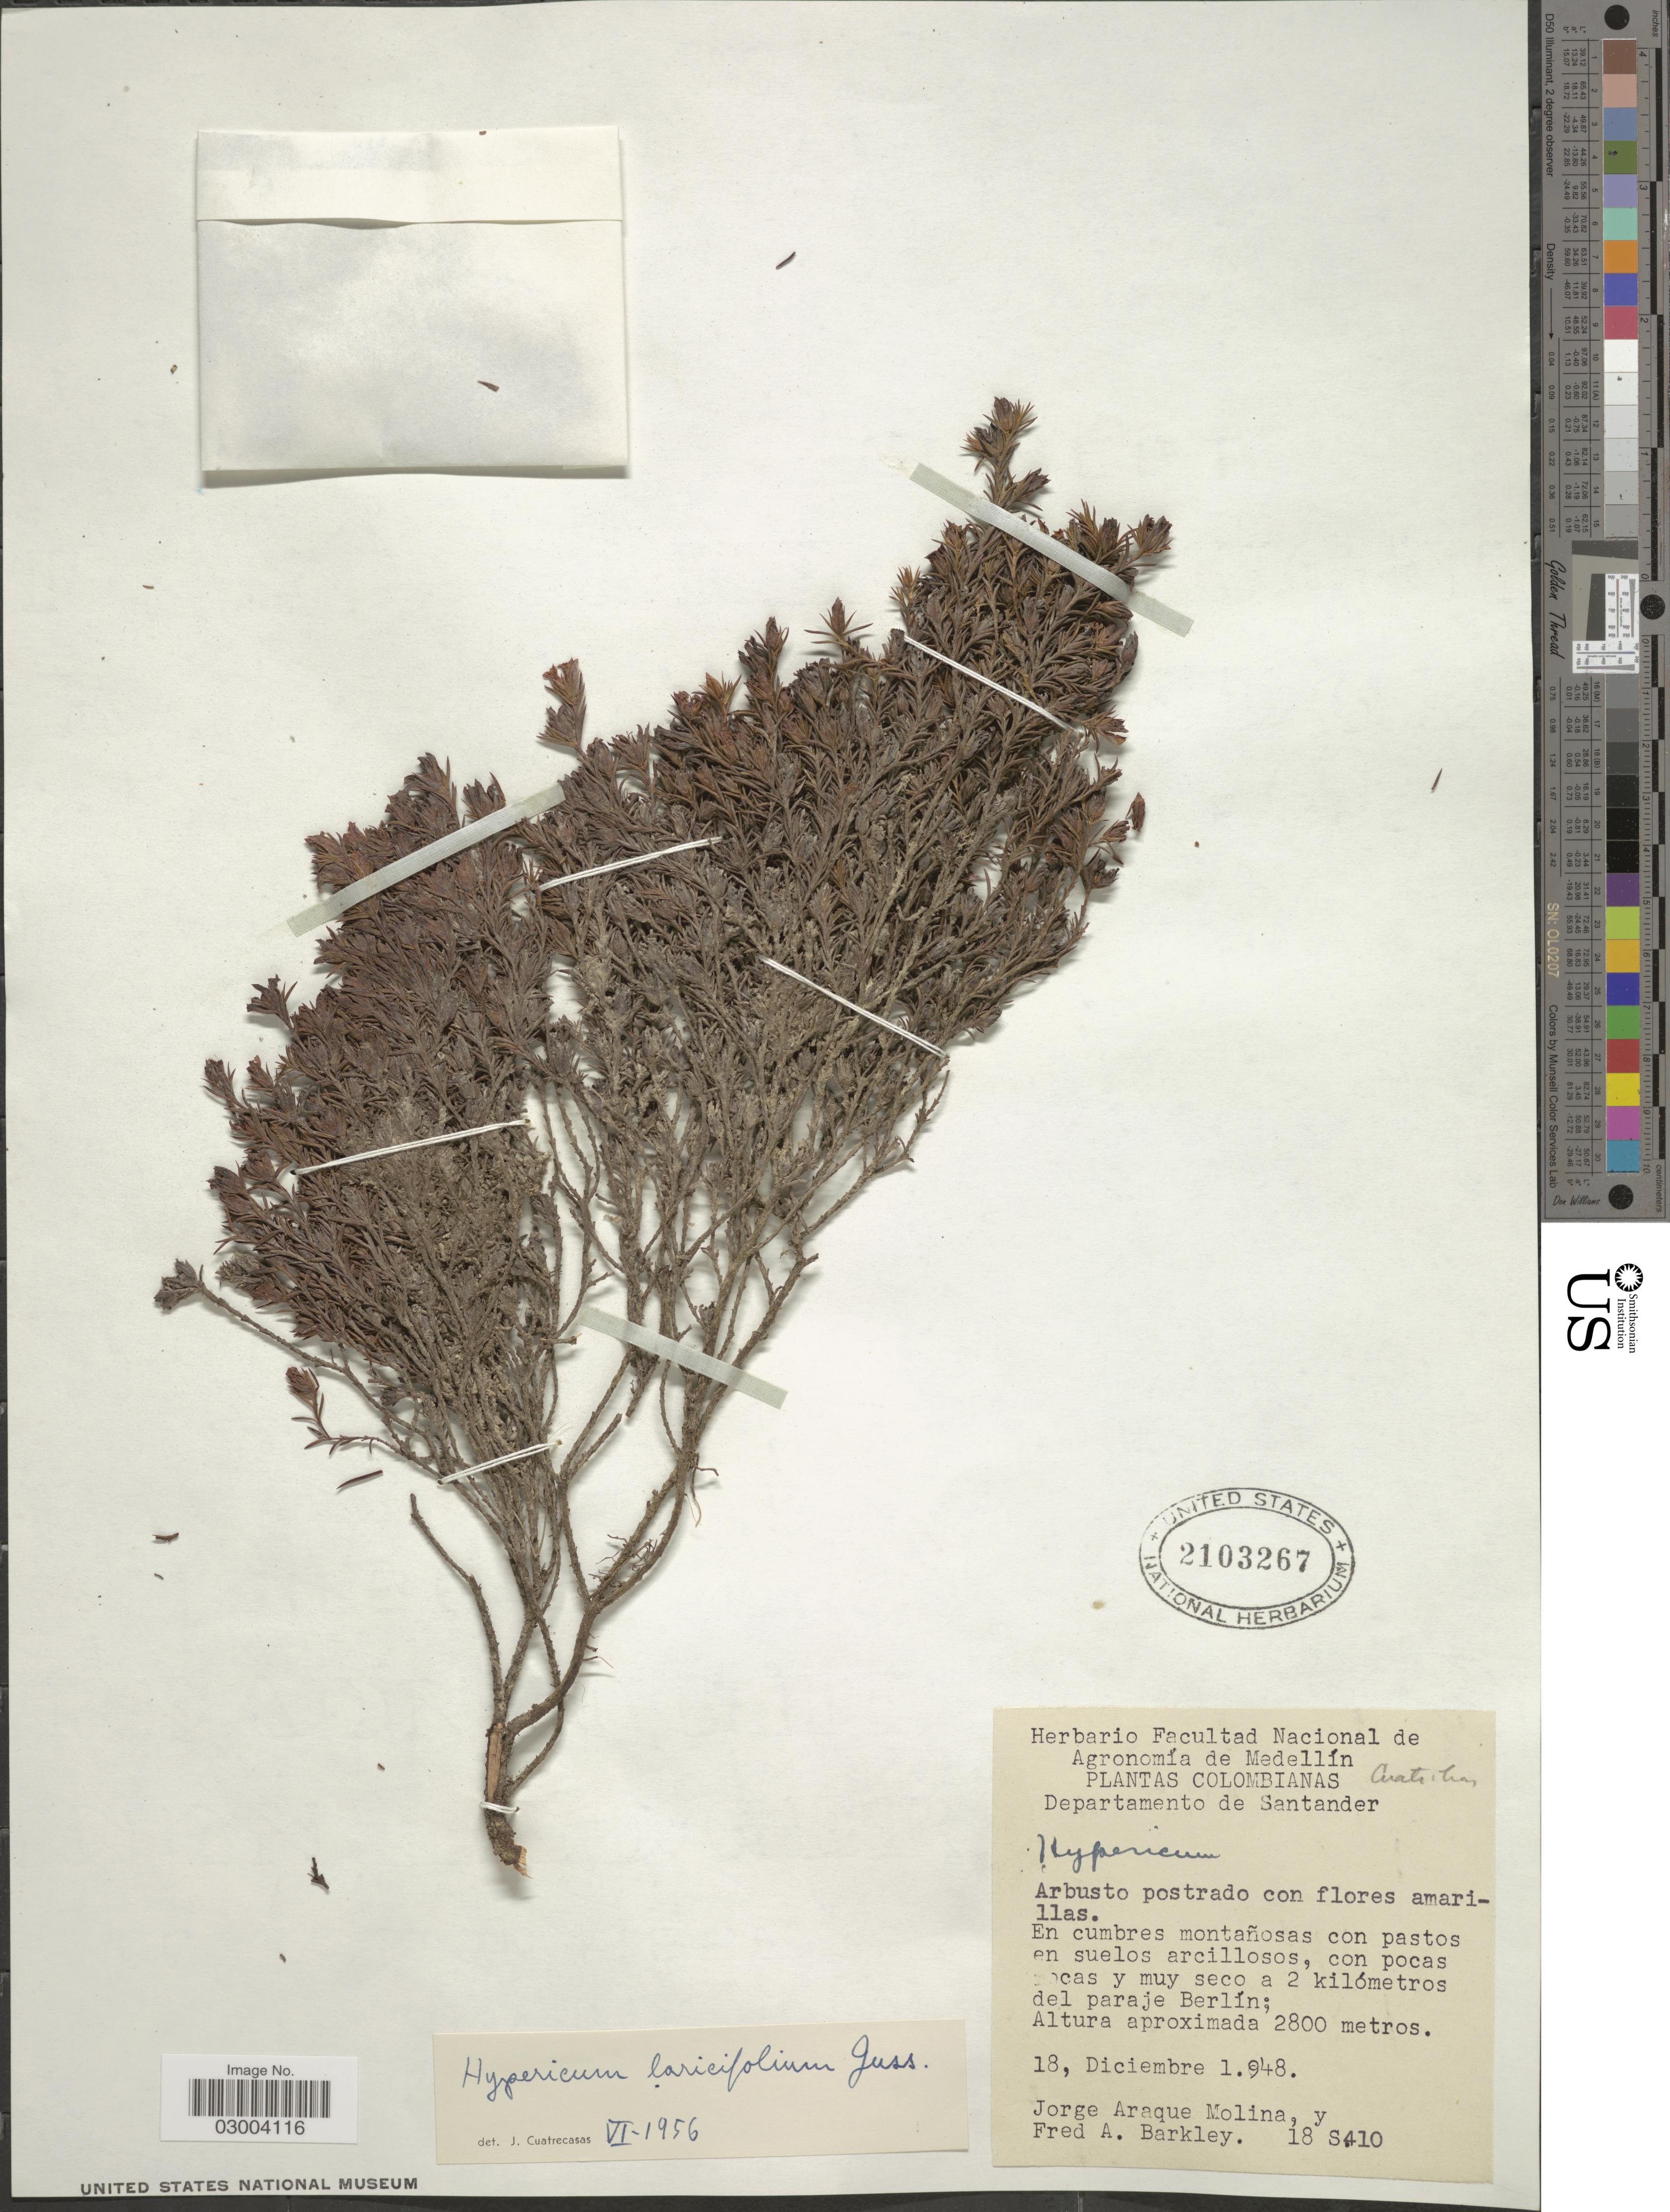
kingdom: Plantae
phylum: Tracheophyta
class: Magnoliopsida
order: Malpighiales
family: Hypericaceae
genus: Hypericum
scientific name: Hypericum pseudobrathys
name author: Turcz.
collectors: J. A. Molina & F. A. Barkley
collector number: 18S410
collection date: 1948-12-18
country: Colombia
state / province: Santander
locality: Departamento de Santander, con pocas rocas y muy seco a 2 kilómetros del paraje Berlín.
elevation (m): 2800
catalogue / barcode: US 2103267